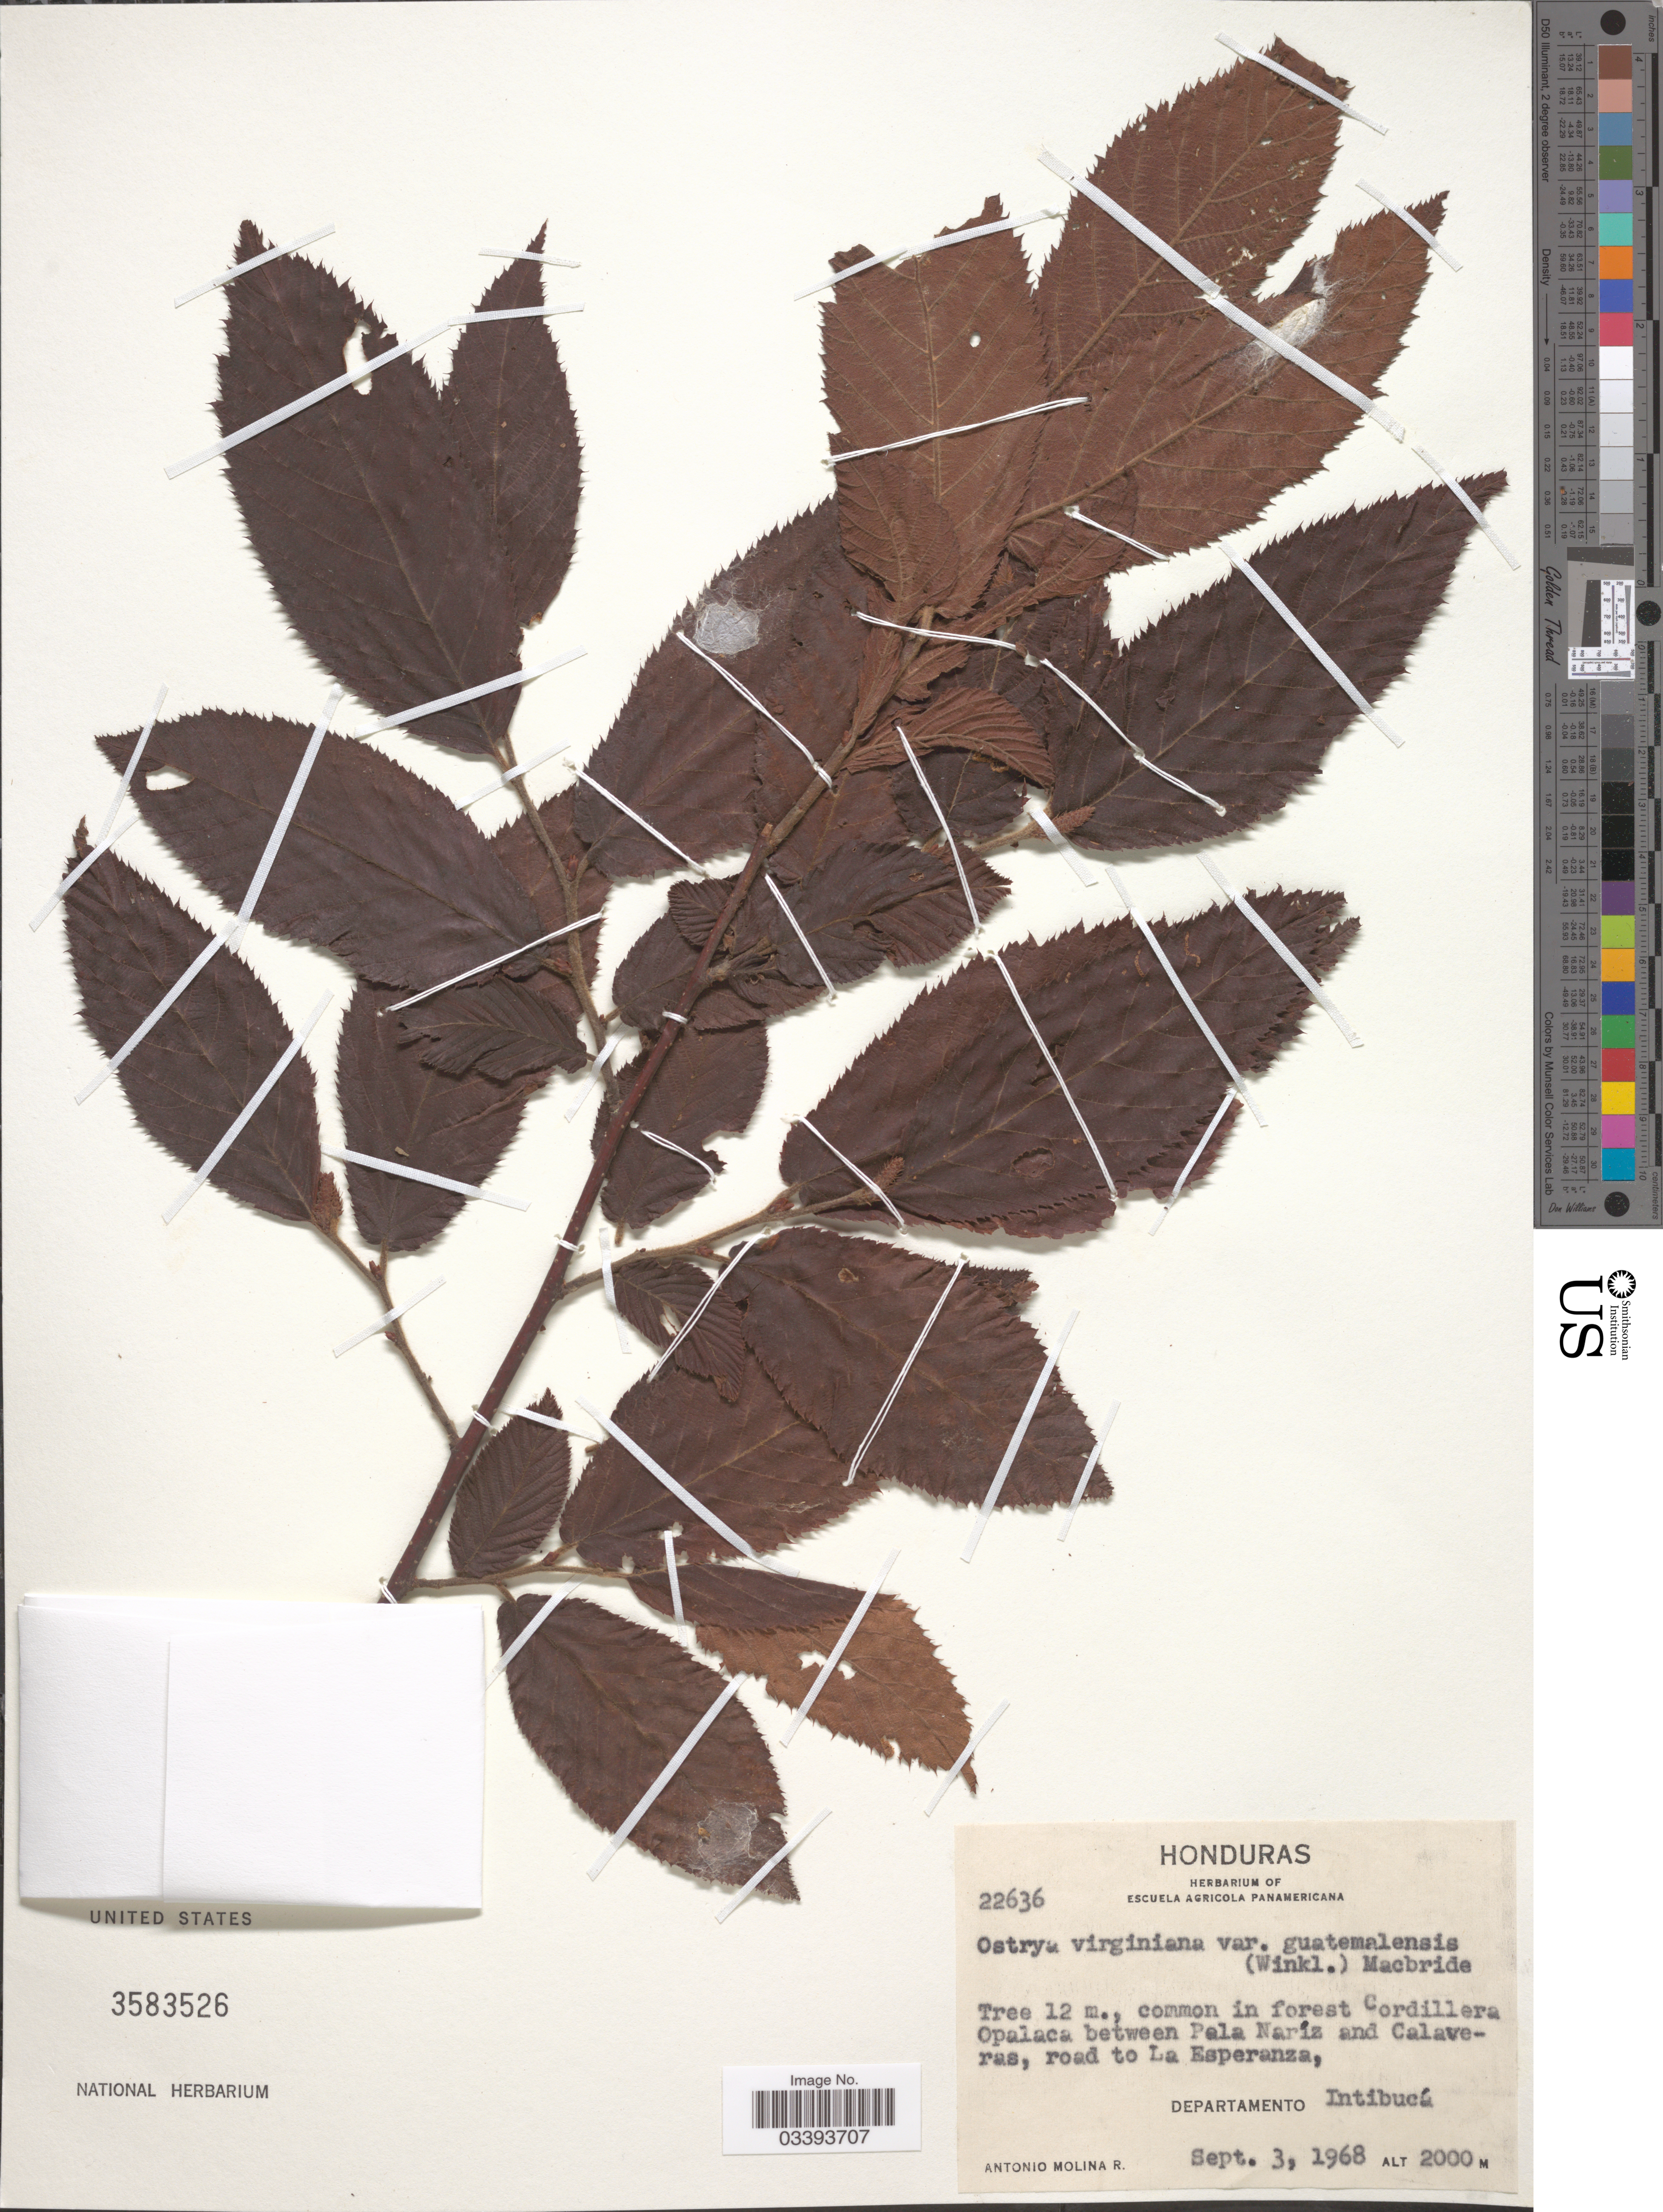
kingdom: Plantae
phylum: Tracheophyta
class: Magnoliopsida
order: Fagales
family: Betulaceae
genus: Ostrya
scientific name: Ostrya virginiana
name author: (Mill.) K. Koch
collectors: A. Molina R.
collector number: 22636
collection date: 1968-09-03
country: Honduras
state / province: Intibuca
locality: In forest Cordillera Opalaca between Pala Naríz and Calaveras, road to La Esperanza, Departamento Intibucá.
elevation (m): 2000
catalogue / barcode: US 3583526